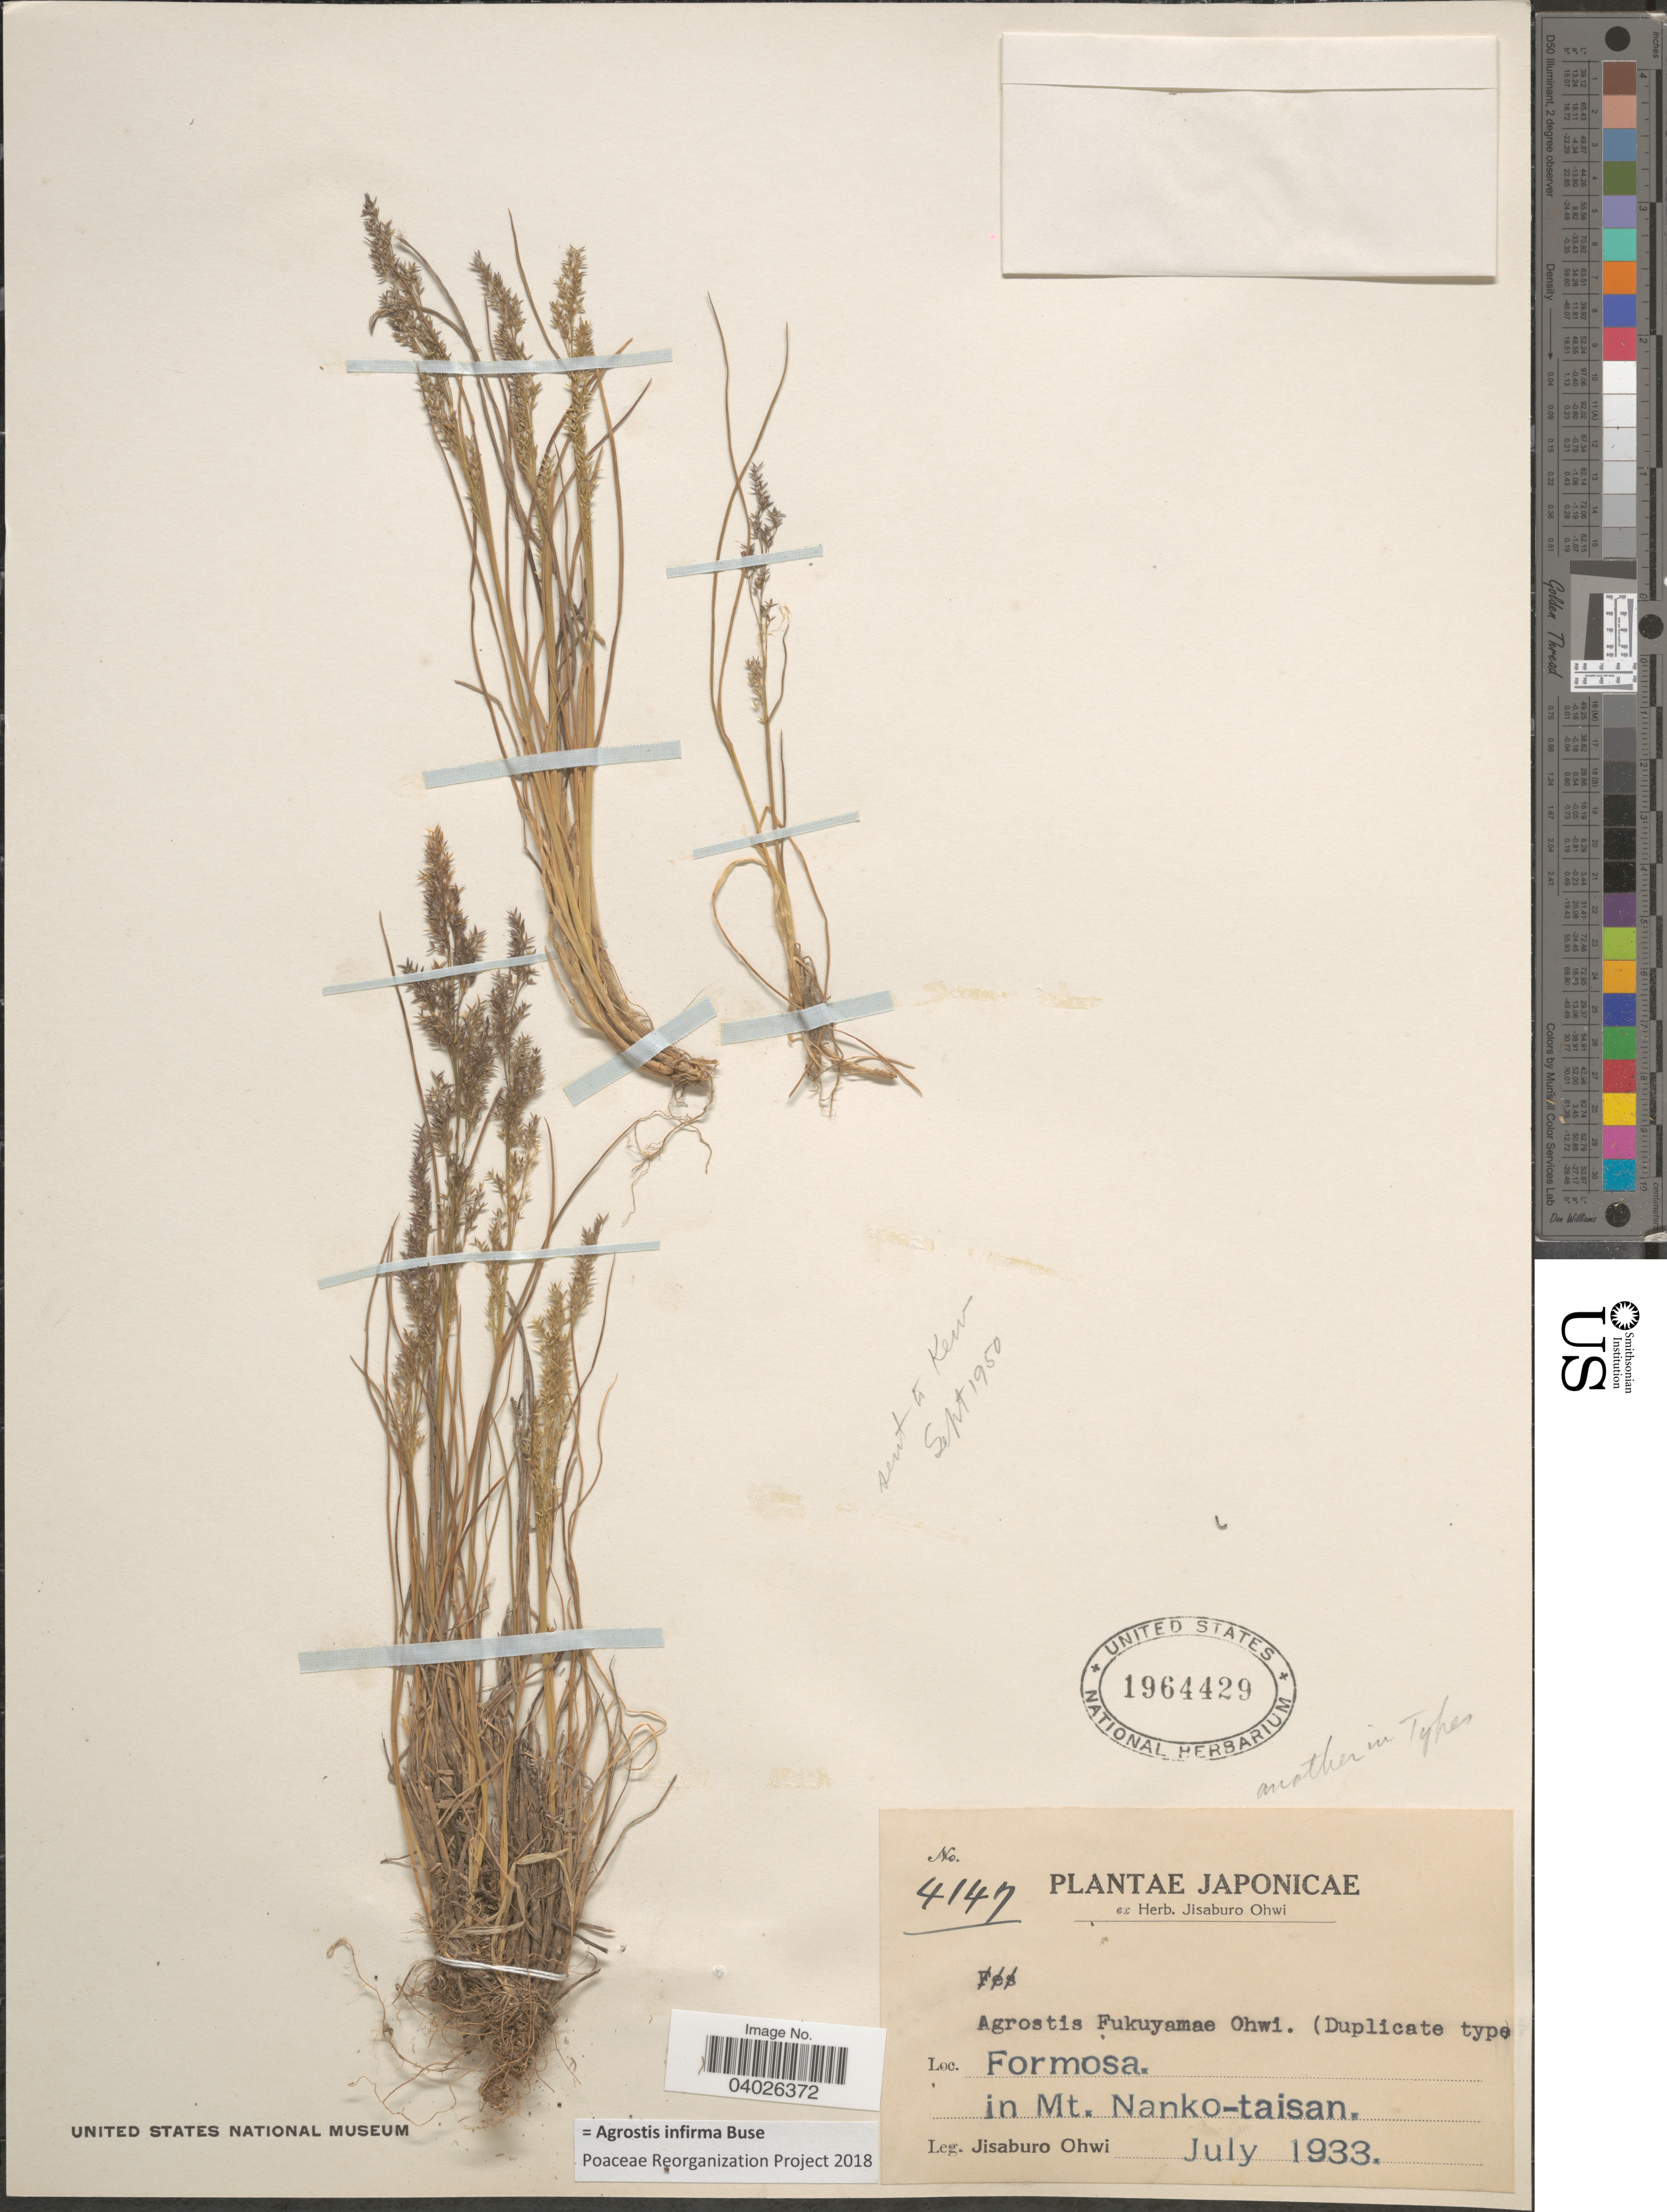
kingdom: Plantae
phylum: Tracheophyta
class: Liliopsida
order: Poales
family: Poaceae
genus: Agrostis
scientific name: Agrostis infirma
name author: Büse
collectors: J. Ohwi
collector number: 4147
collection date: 1933-07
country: Taiwan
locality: Formosa. in Mt. Nanko-taisan.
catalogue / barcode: US 1964429